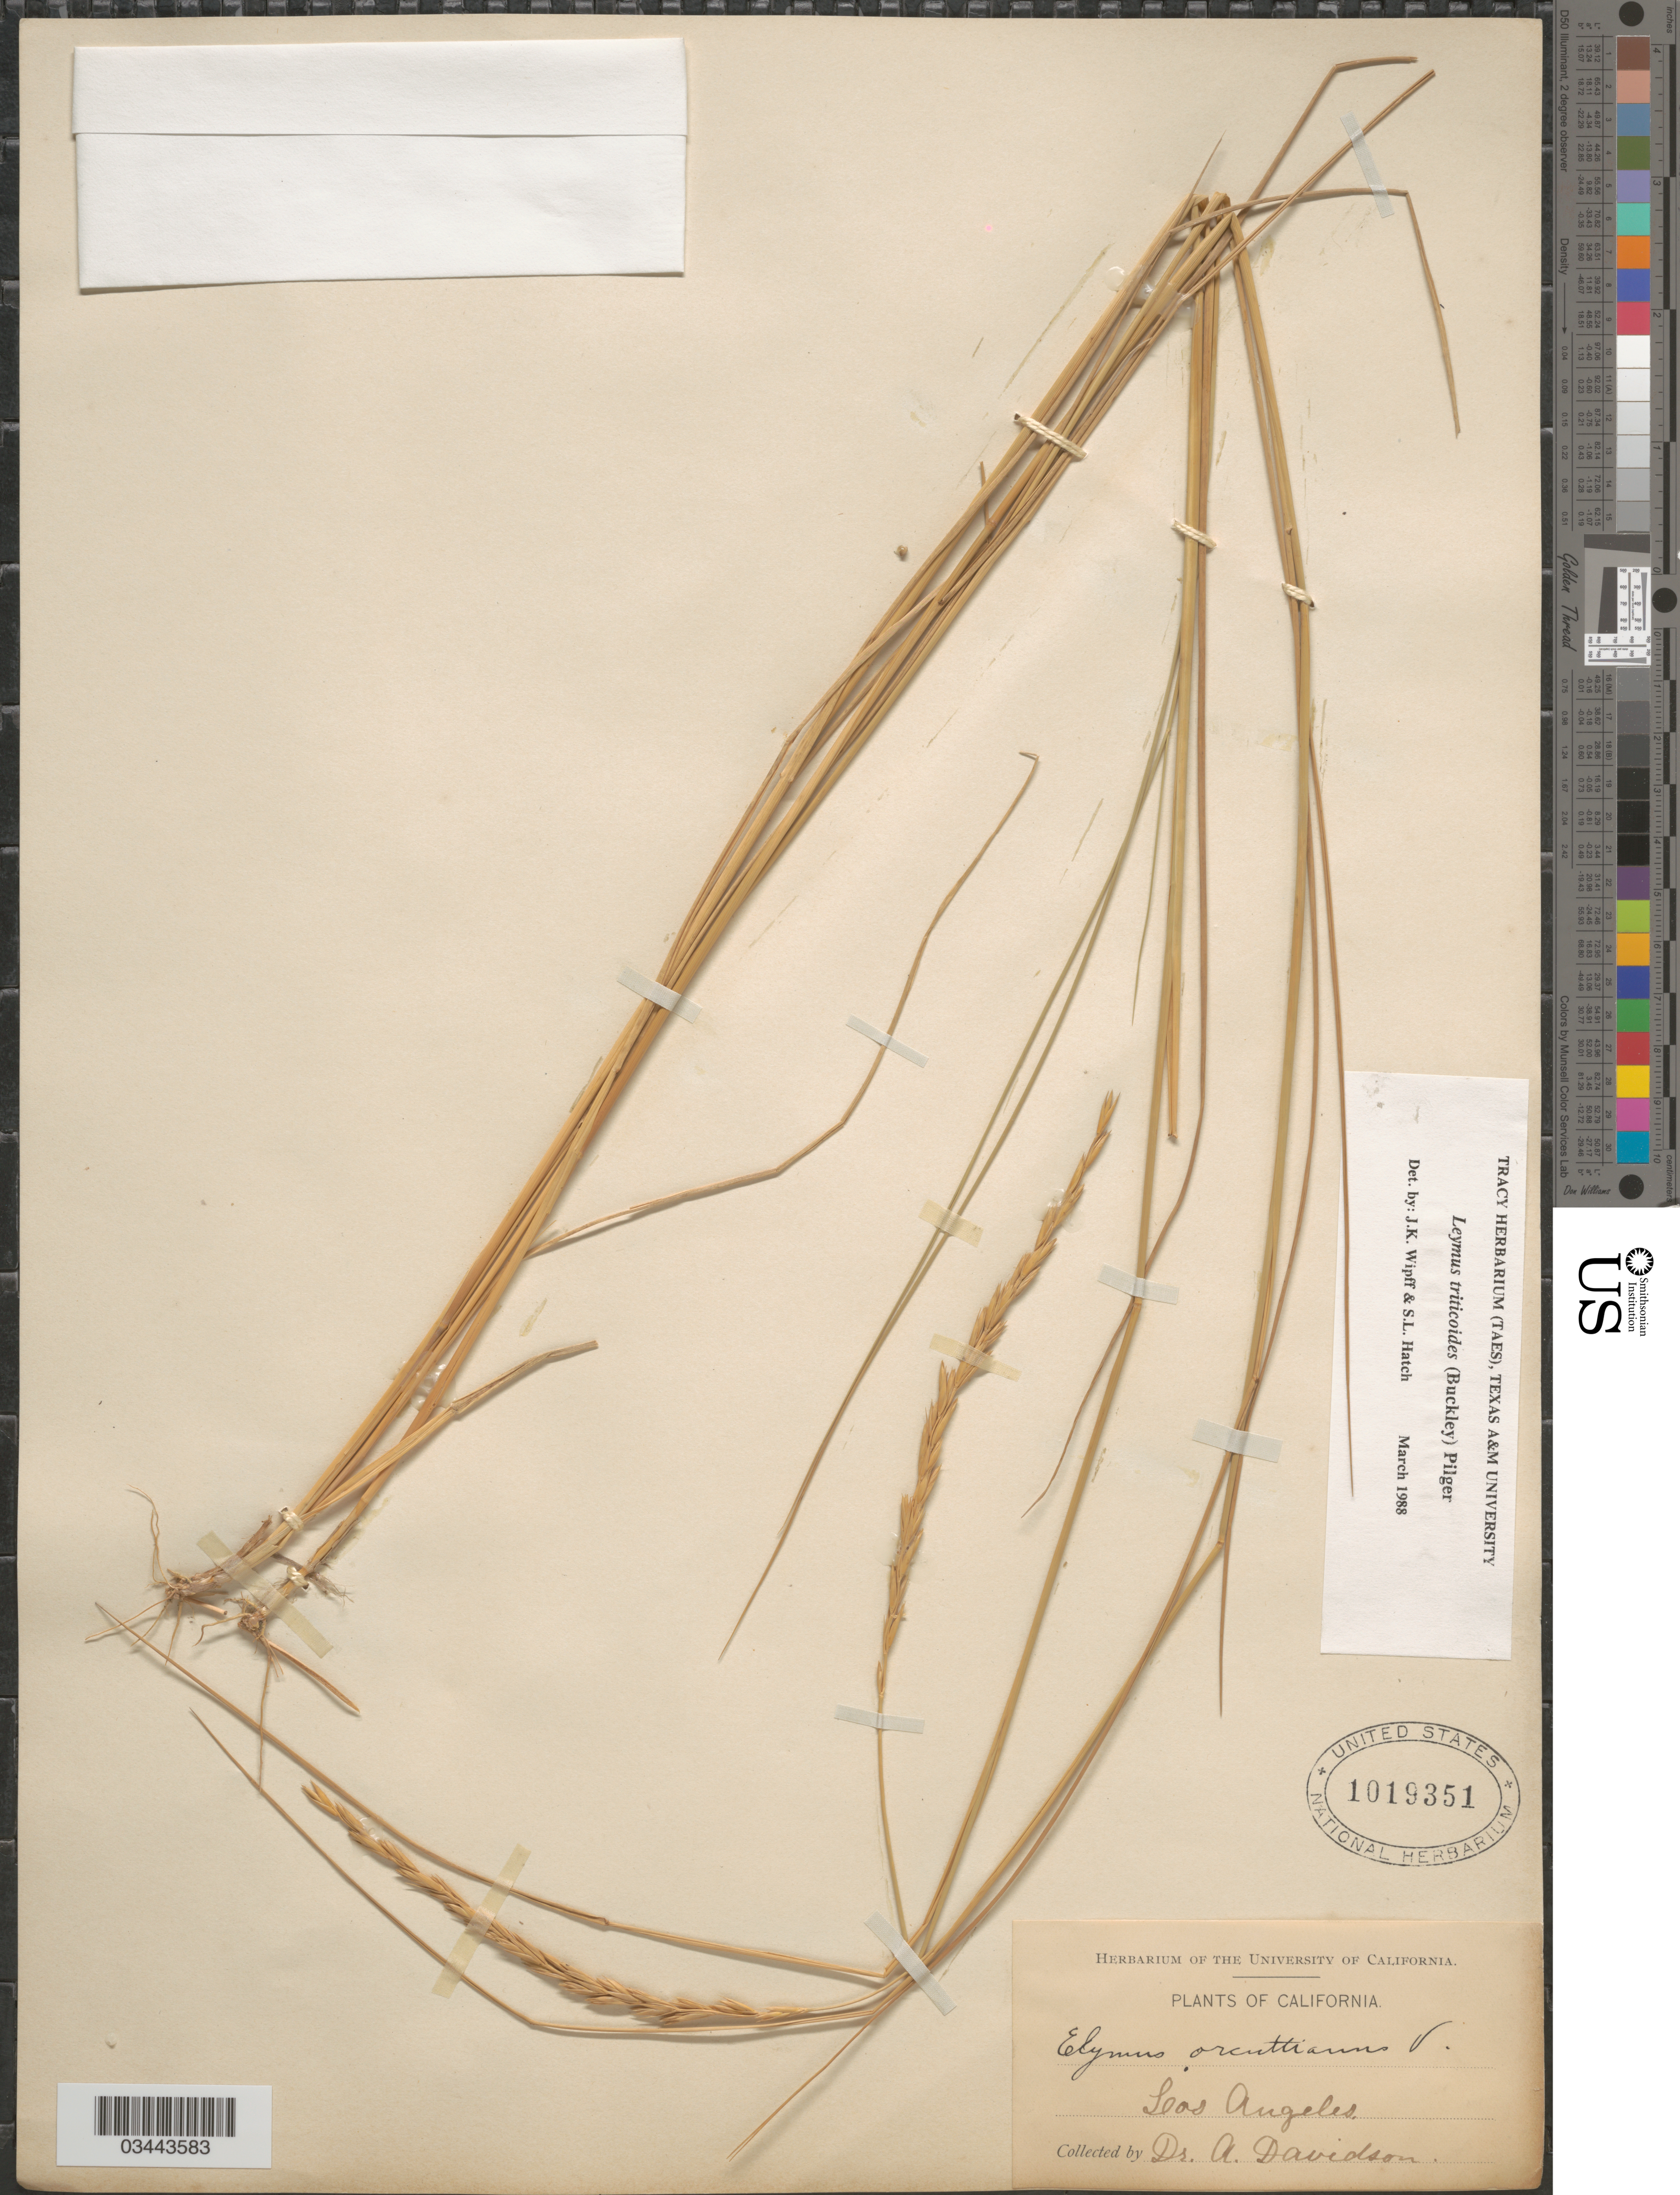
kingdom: Plantae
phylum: Tracheophyta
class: Liliopsida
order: Poales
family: Poaceae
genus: Leymus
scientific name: Leymus triticoides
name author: (Buckley) Pilg.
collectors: A. Davidson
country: United States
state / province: California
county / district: Los Angeles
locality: Los Angeles.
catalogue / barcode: US 1019351